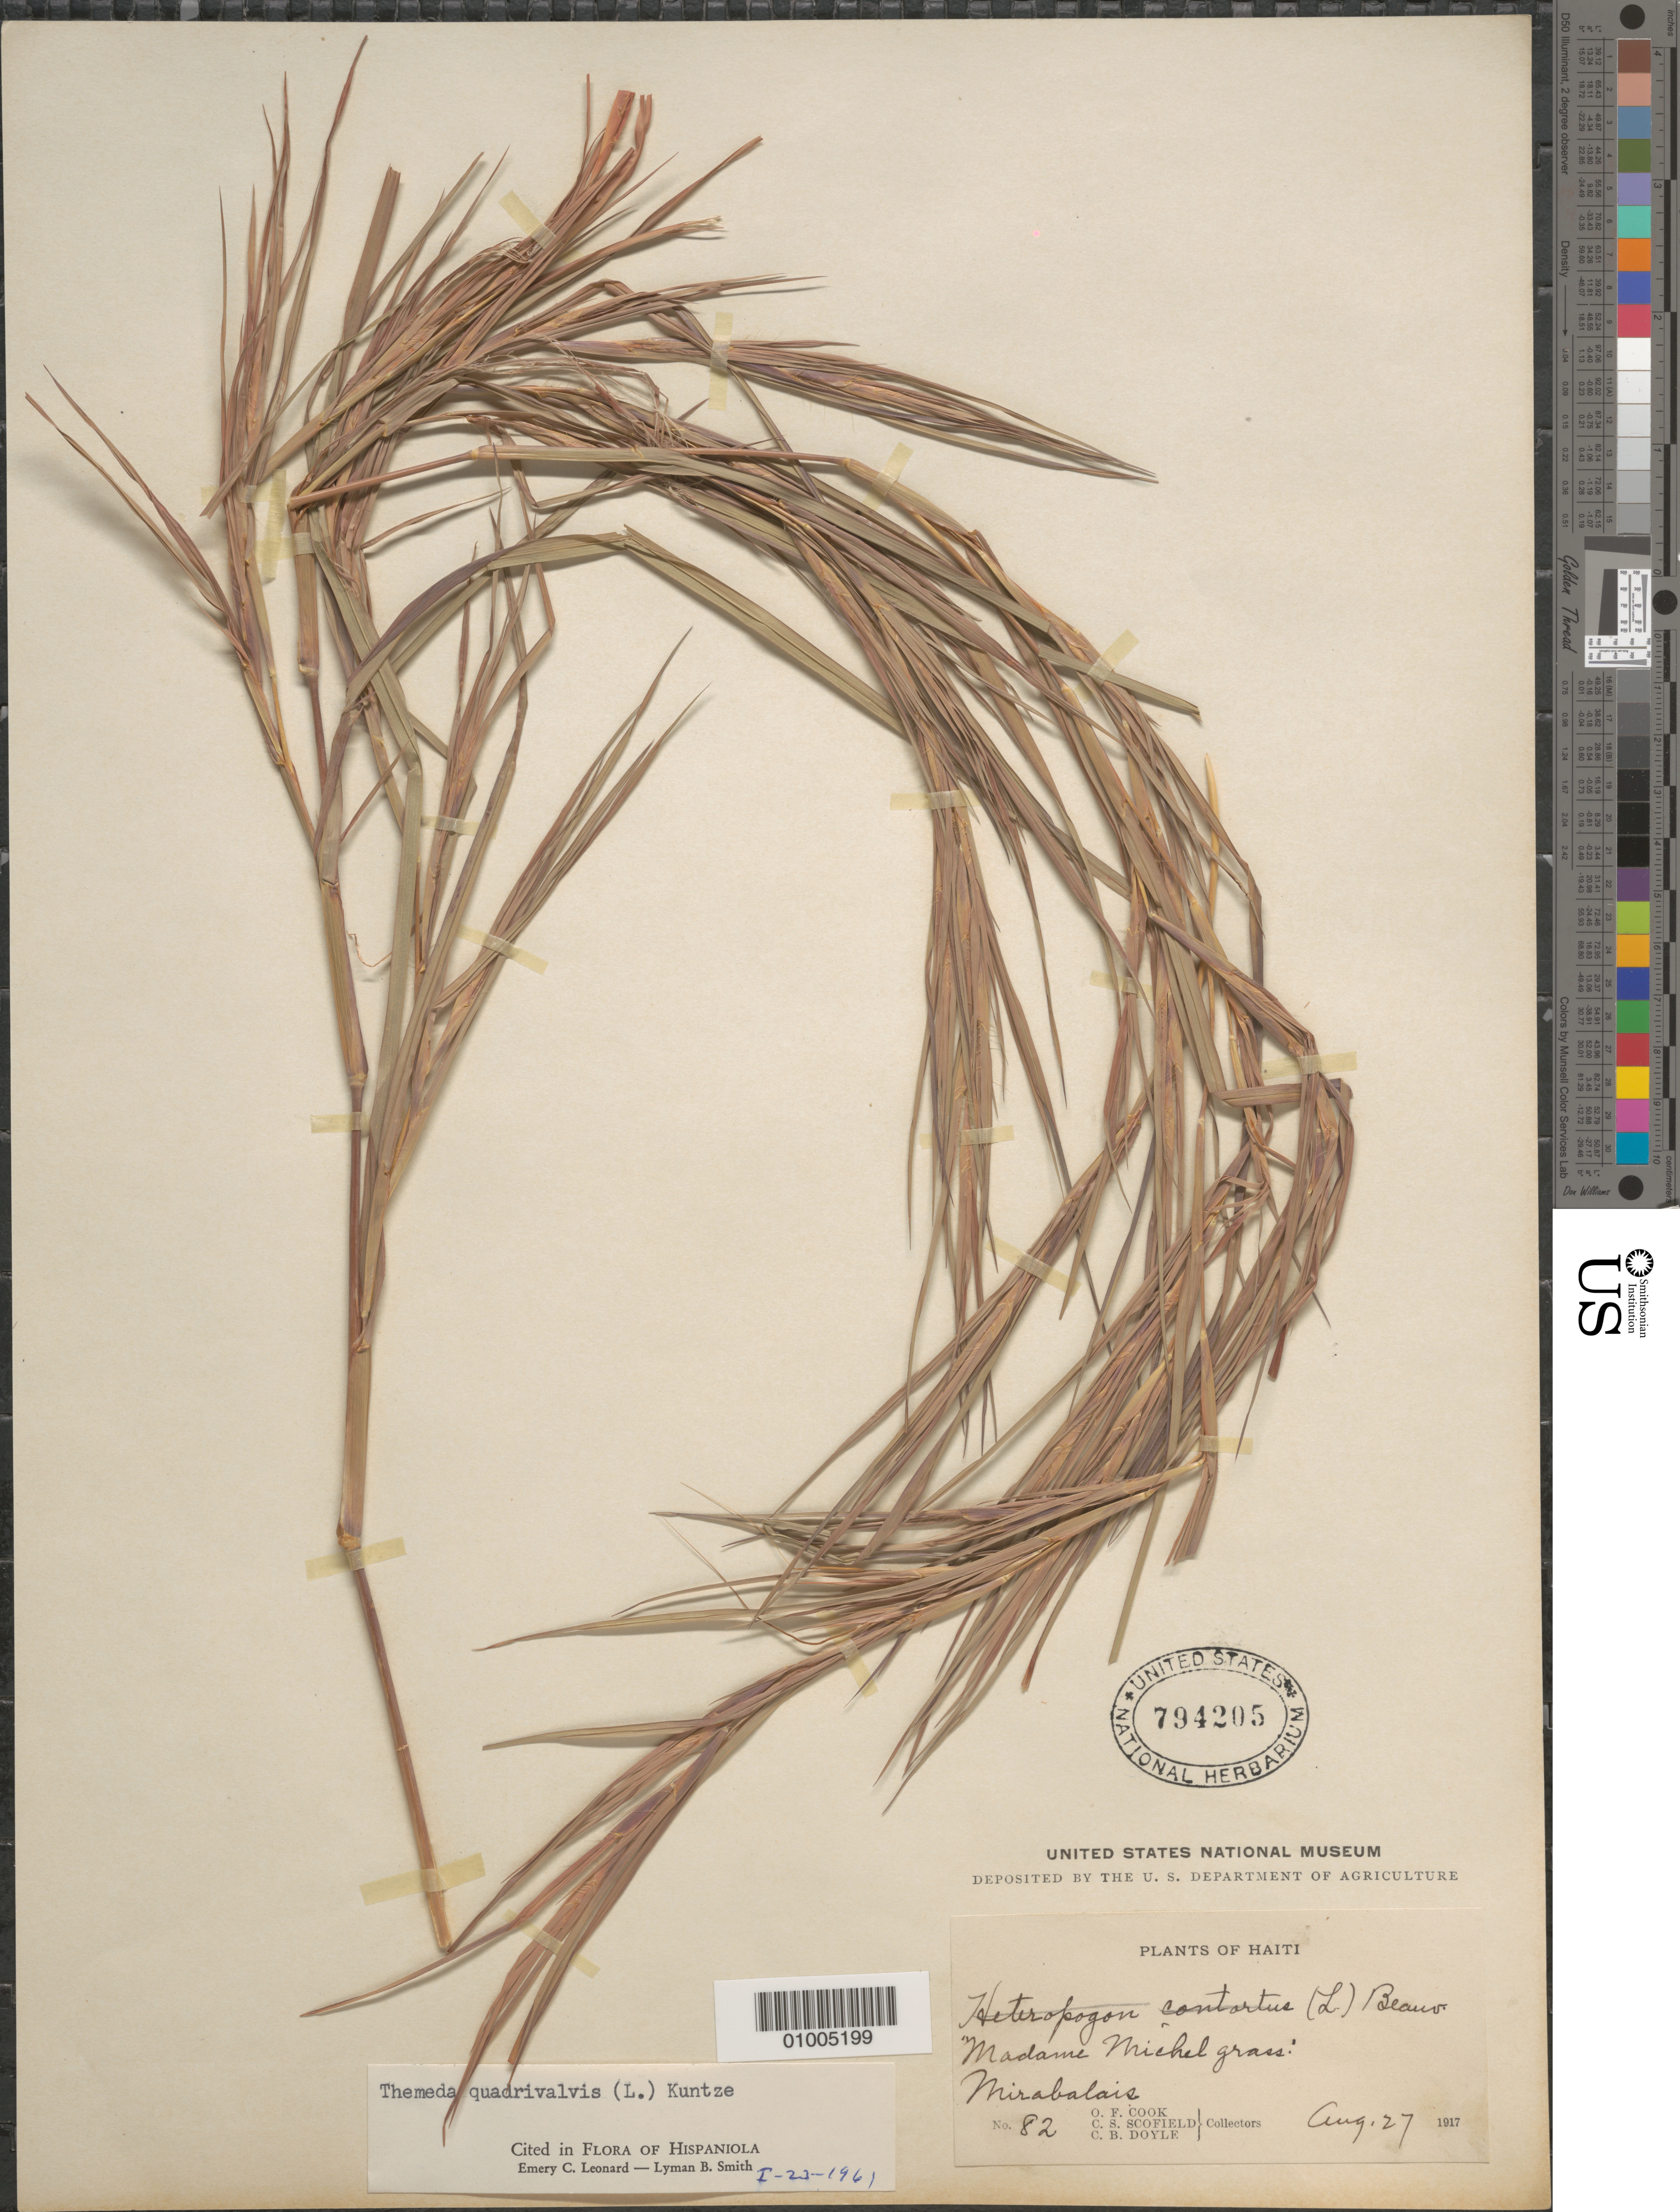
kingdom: Plantae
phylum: Tracheophyta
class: Liliopsida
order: Poales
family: Poaceae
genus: Themeda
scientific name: Themeda quadrivalvis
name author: (L.) Kuntze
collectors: O. F. Cook, C. Scofield & C. Doyle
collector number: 82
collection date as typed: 27 Aug 1917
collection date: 1917-08-27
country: Haiti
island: Hispaniola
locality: Mirabalais.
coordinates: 0 N, 0 E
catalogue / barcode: US 794205